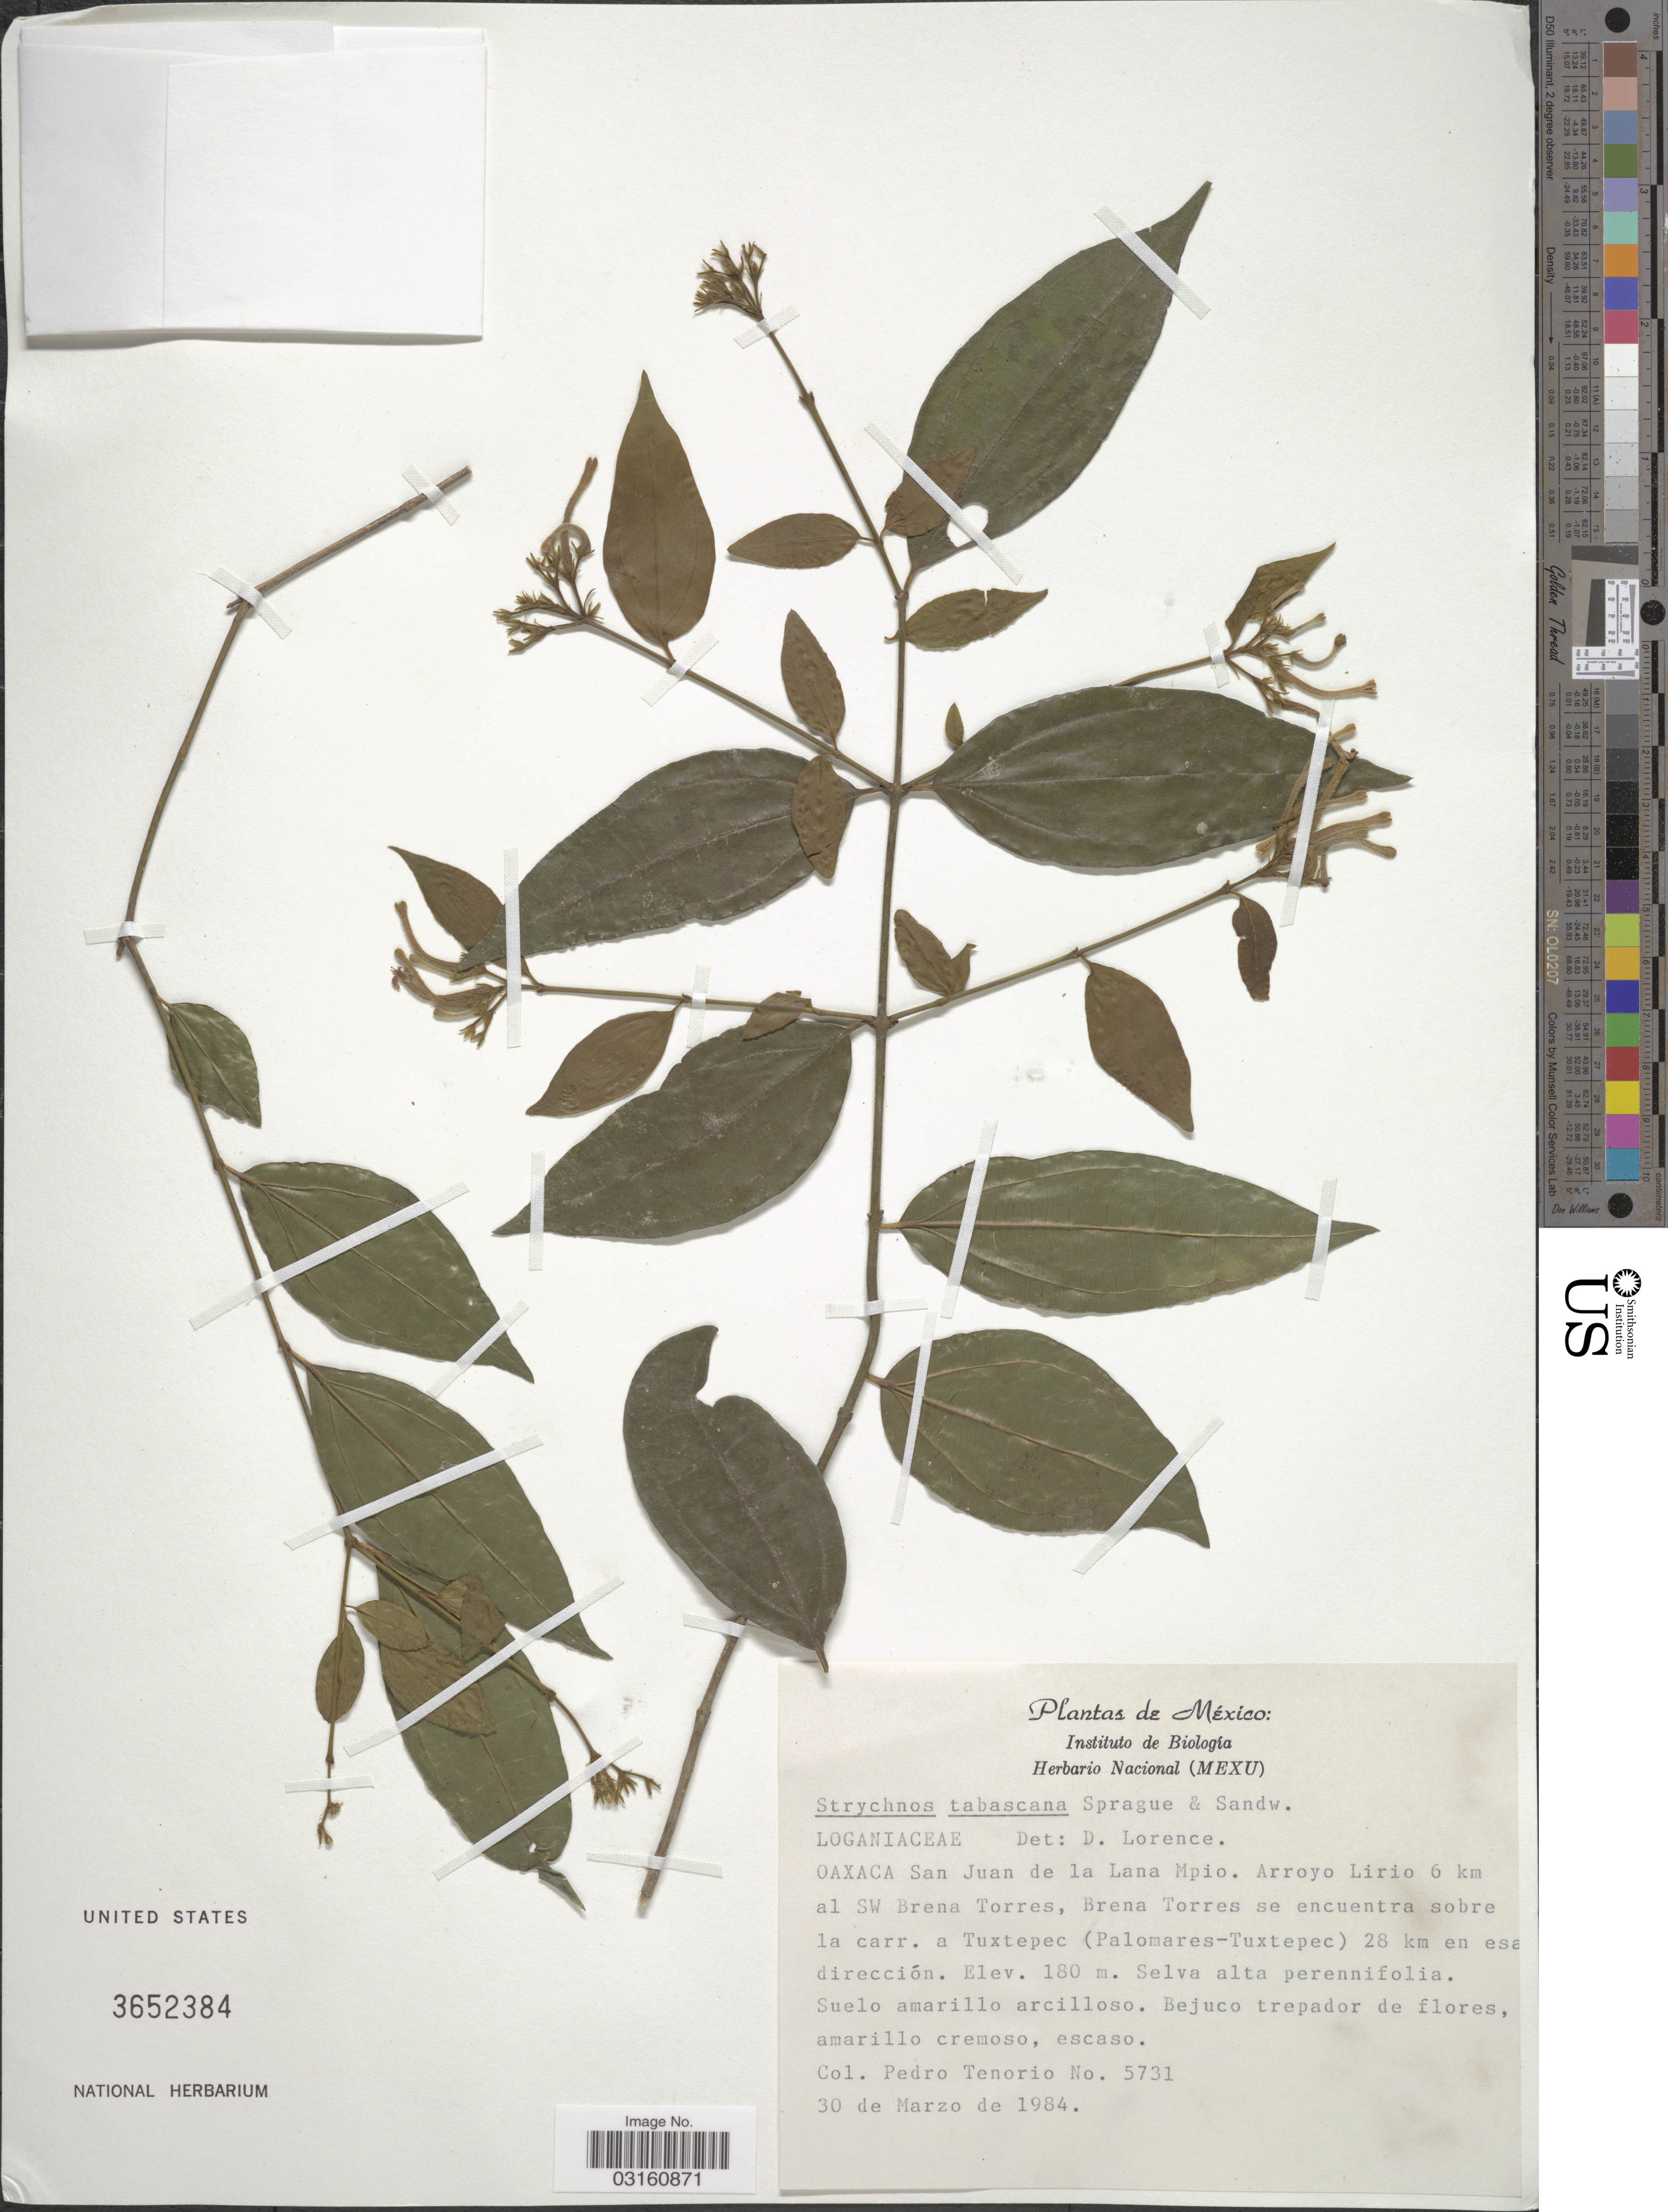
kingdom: Plantae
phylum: Tracheophyta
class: Magnoliopsida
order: Gentianales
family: Loganiaceae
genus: Strychnos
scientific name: Strychnos tabascana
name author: Sprague & Sandwith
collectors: P. Tenorio L.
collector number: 5731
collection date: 1984-03-30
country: Mexico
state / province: Oaxaca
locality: San Juan de la Lana Mpio. Arroyo Lirio 6 km al SW Brena Torres, Brena Torres se encuentra sobre la carr. a Tuxtepec (Palomares-Tuxtepec) 28 km en esa dirección.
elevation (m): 180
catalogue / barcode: US 3652384